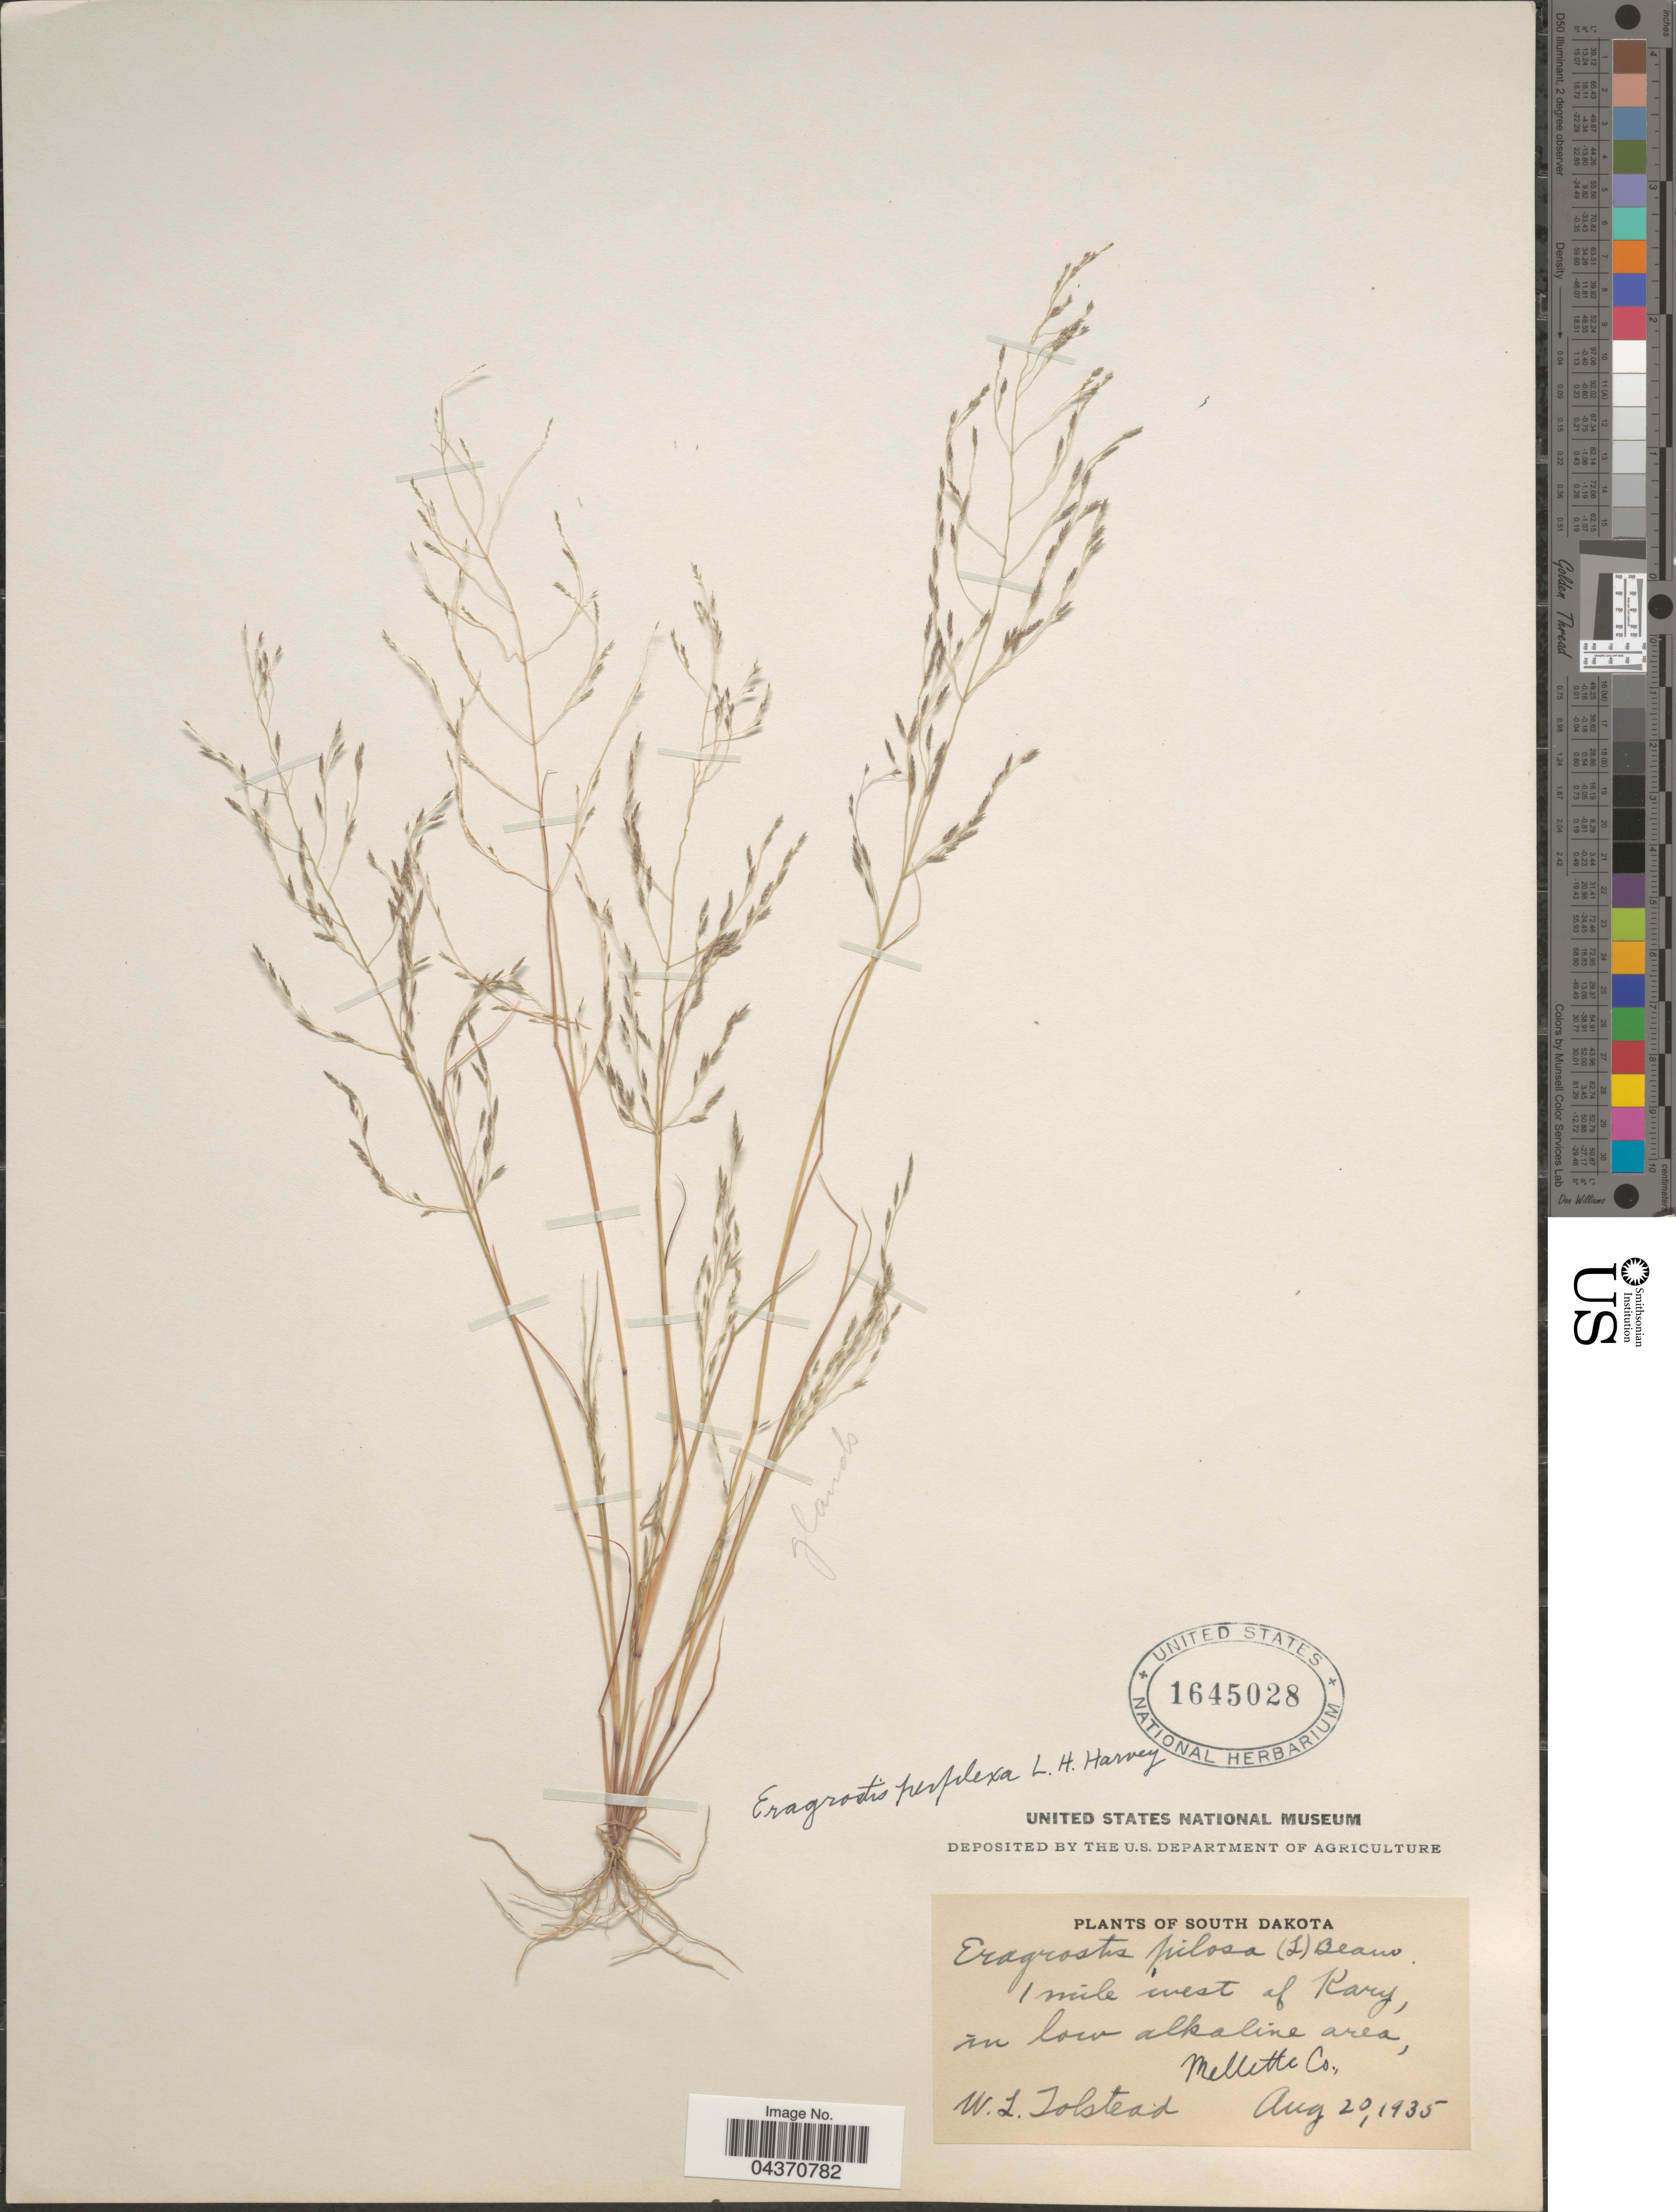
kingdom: Plantae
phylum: Tracheophyta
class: Liliopsida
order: Poales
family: Poaceae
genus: Eragrostis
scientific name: Eragrostis pilosa var. perplexa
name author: (L.H. Harv.) S.D. Koch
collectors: W. Tolstead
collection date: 1935-08-20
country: United States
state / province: South Dakota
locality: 1 mile west of Kary, in low alkaline area, Mellette Co.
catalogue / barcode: US 1645028